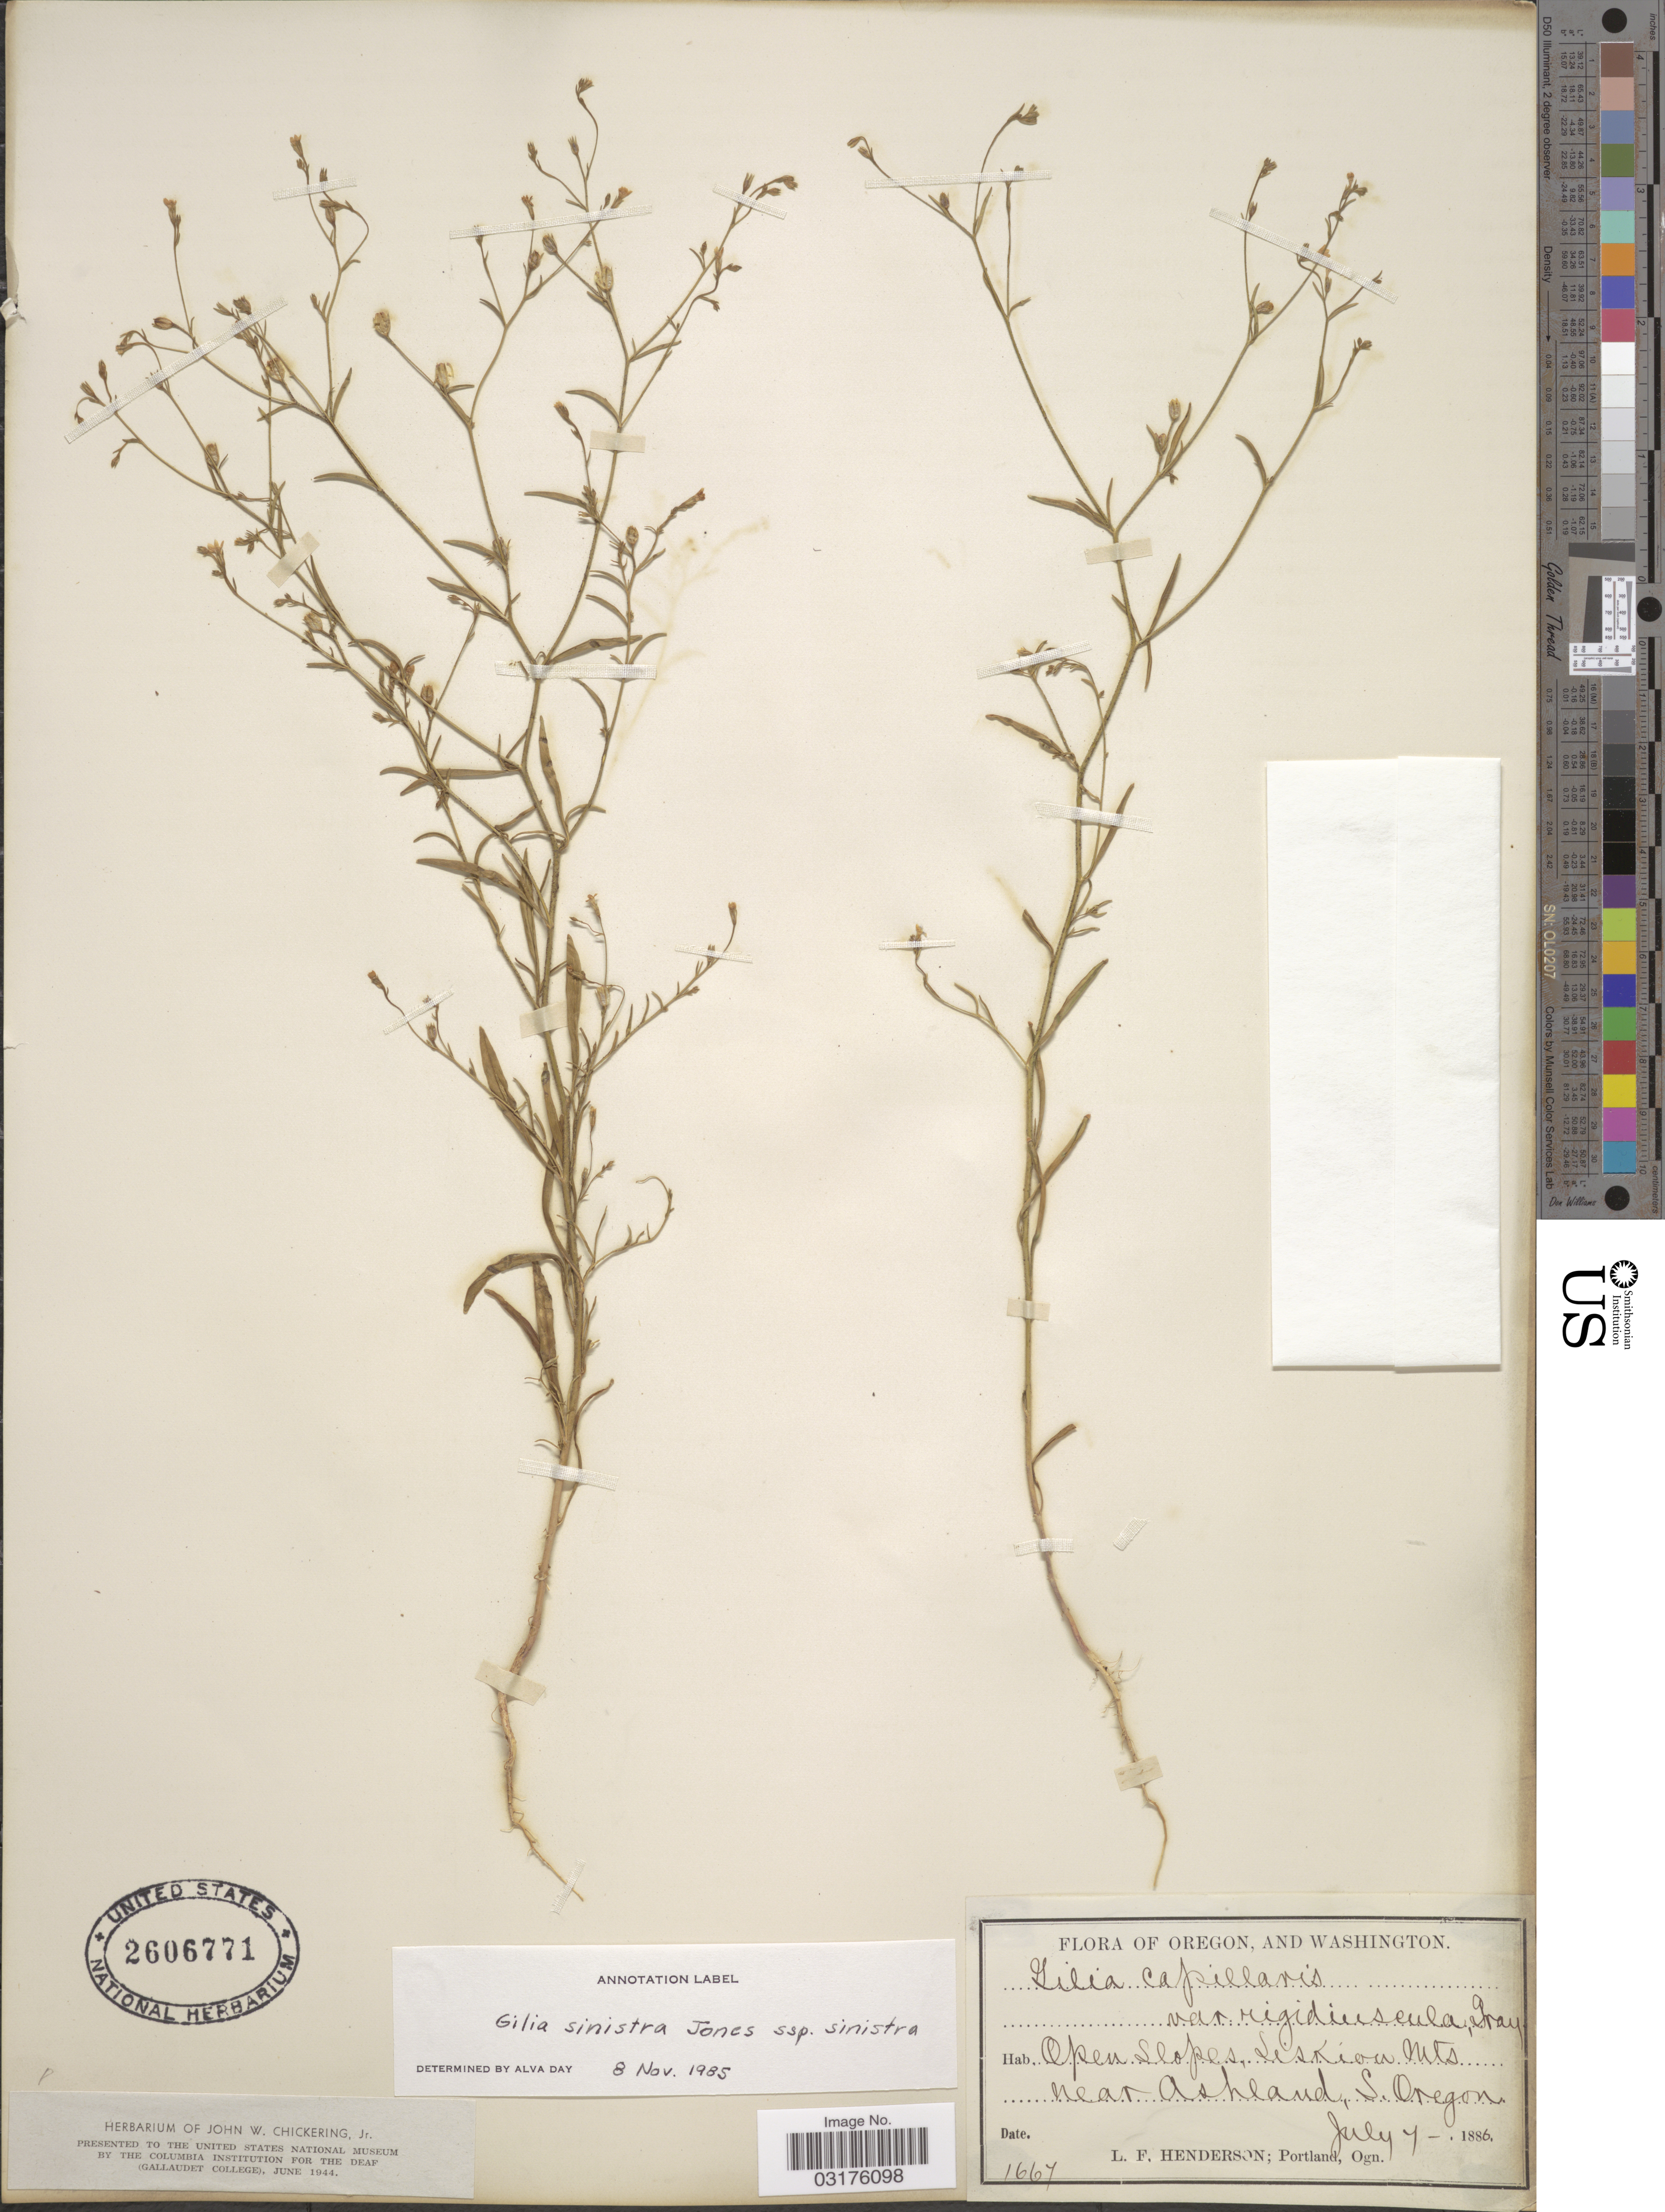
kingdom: Plantae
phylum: Tracheophyta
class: Magnoliopsida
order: Ericales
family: Polemoniaceae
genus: Navarretia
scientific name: Navarretia sinistra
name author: (M.E. Jones) L.A. Johnson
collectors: L. Henderson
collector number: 1667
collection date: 1886-07-07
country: United States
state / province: Oregon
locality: Open slopes, Siskiyou Mts., near Ashland, S.Oregon.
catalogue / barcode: US 2606771